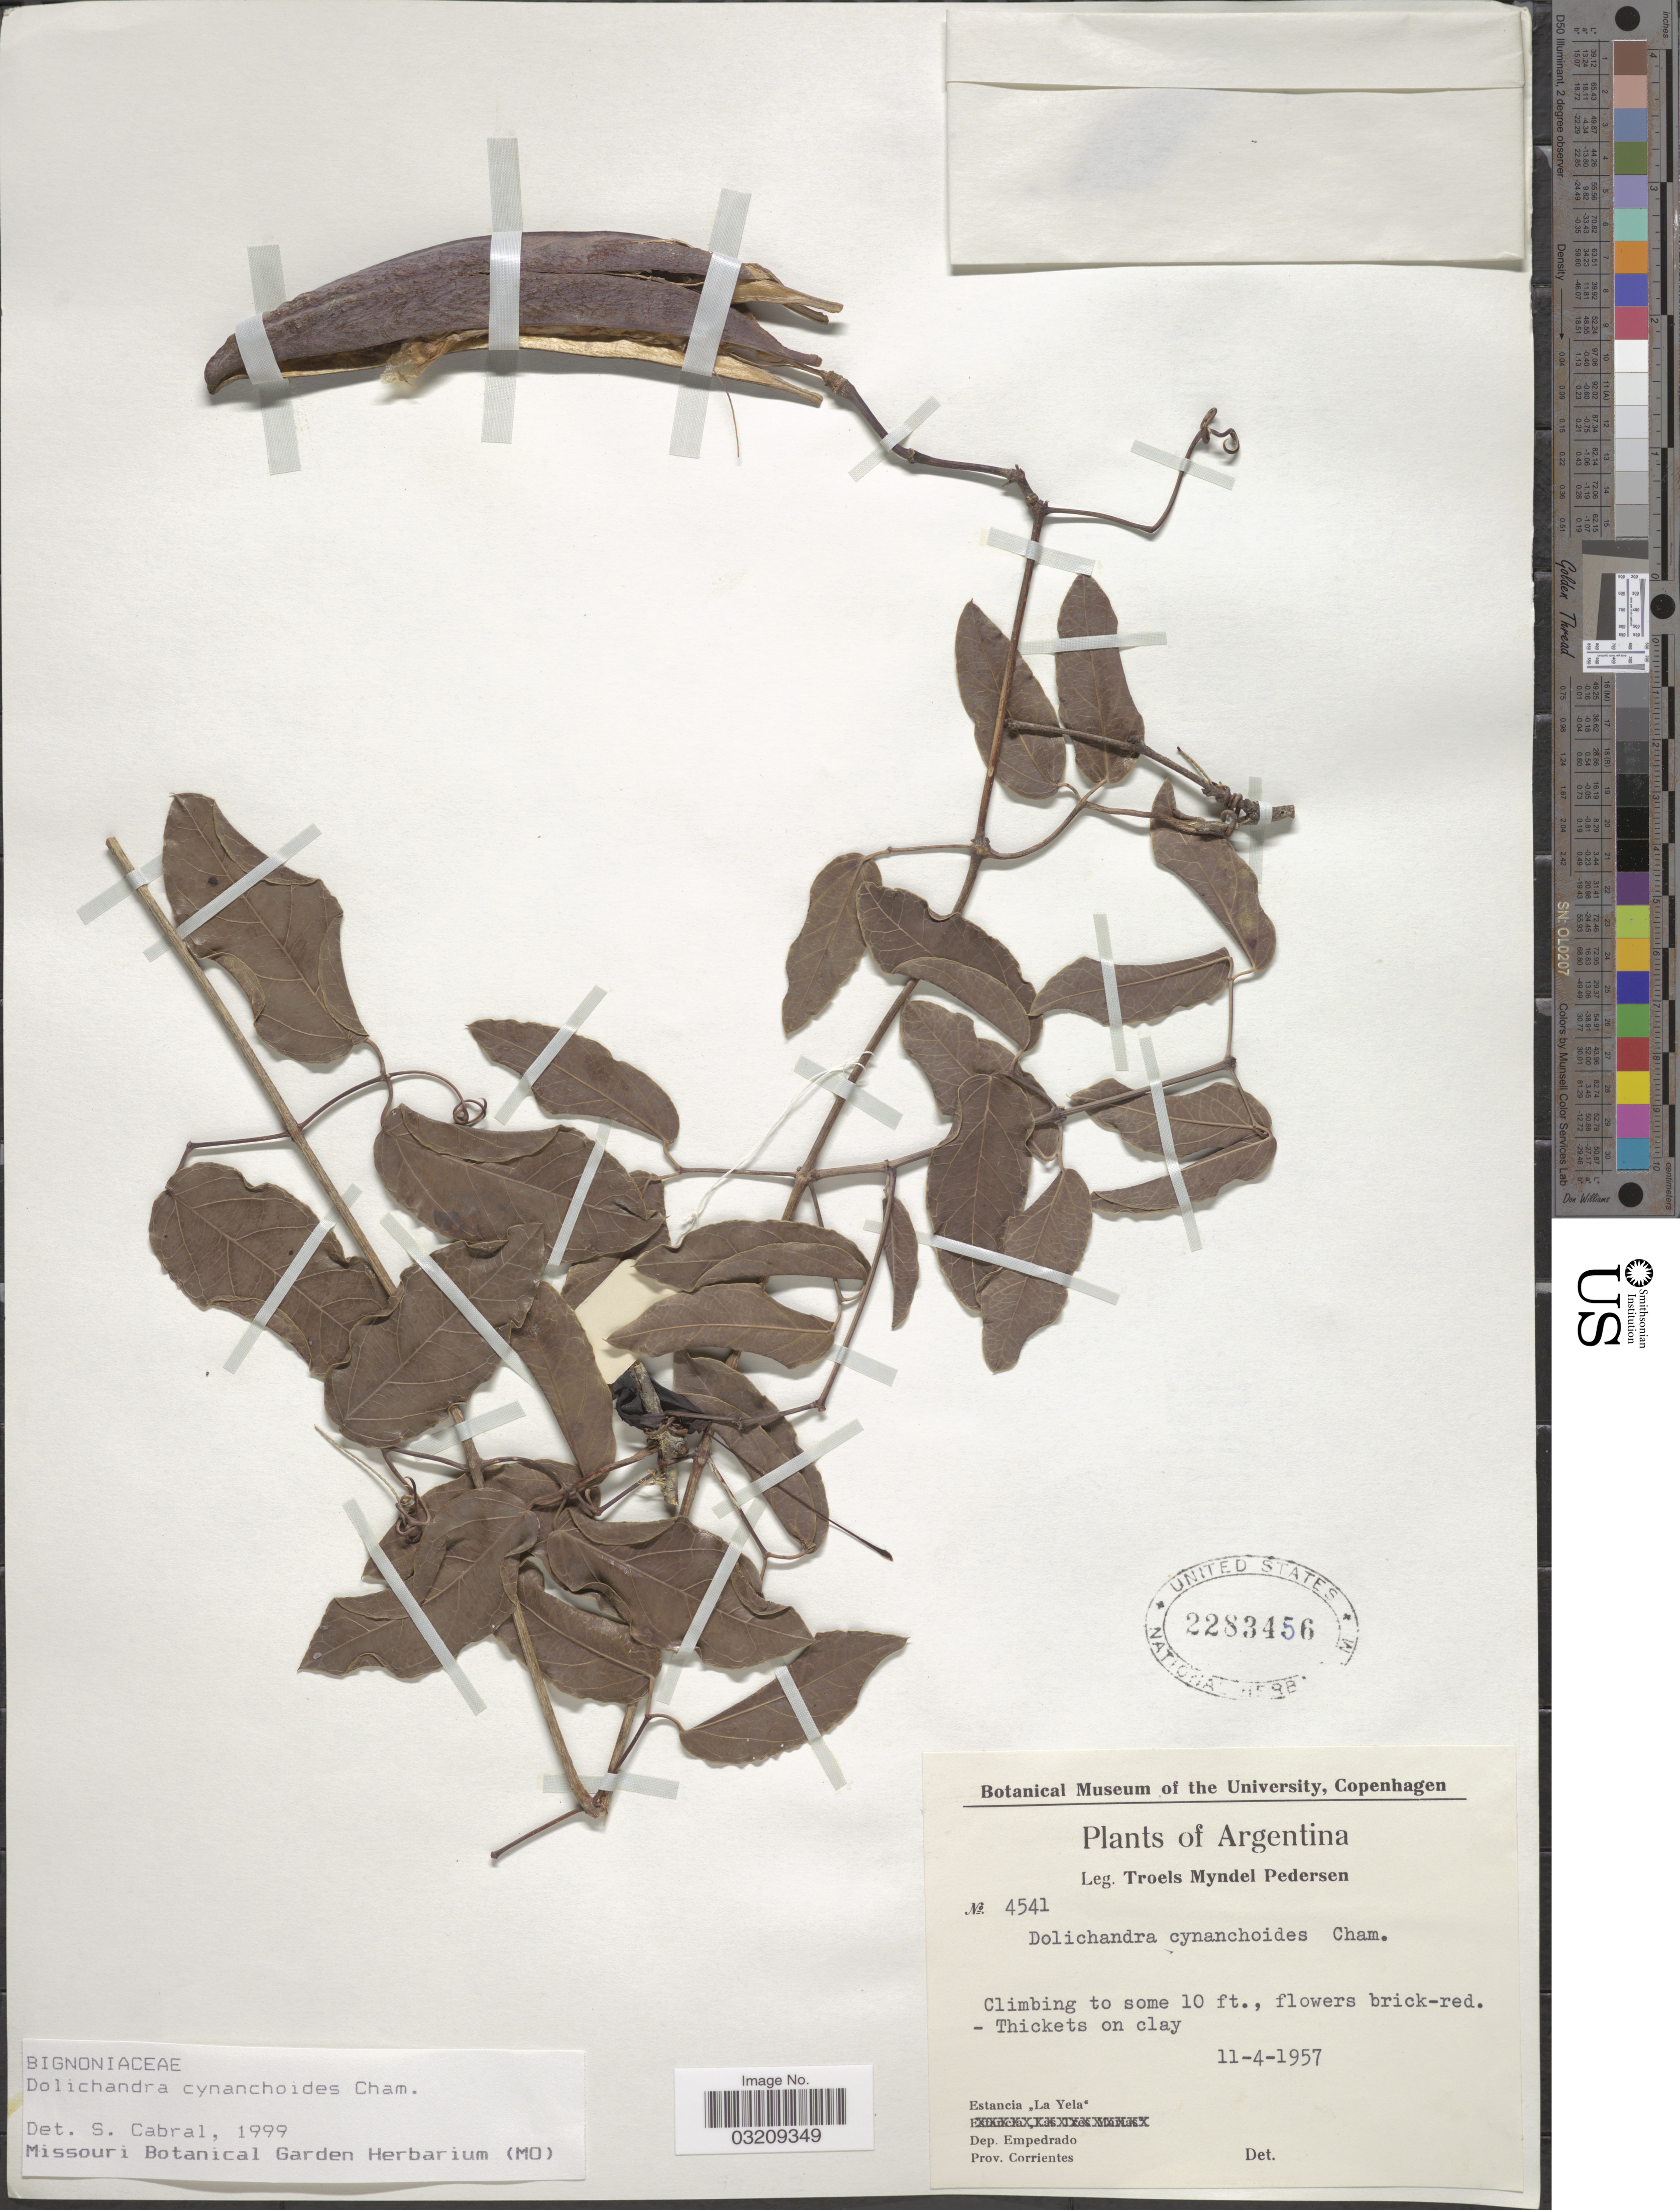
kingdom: Plantae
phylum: Tracheophyta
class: Magnoliopsida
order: Lamiales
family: Bignoniaceae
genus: Dolichandra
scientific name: Dolichandra cynanchoides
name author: Cham.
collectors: T. Pederson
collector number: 4541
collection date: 1957-04-11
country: Argentina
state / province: Corrientes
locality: Estancia "La Yela". Dep. Empedrado.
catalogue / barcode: US 2283456